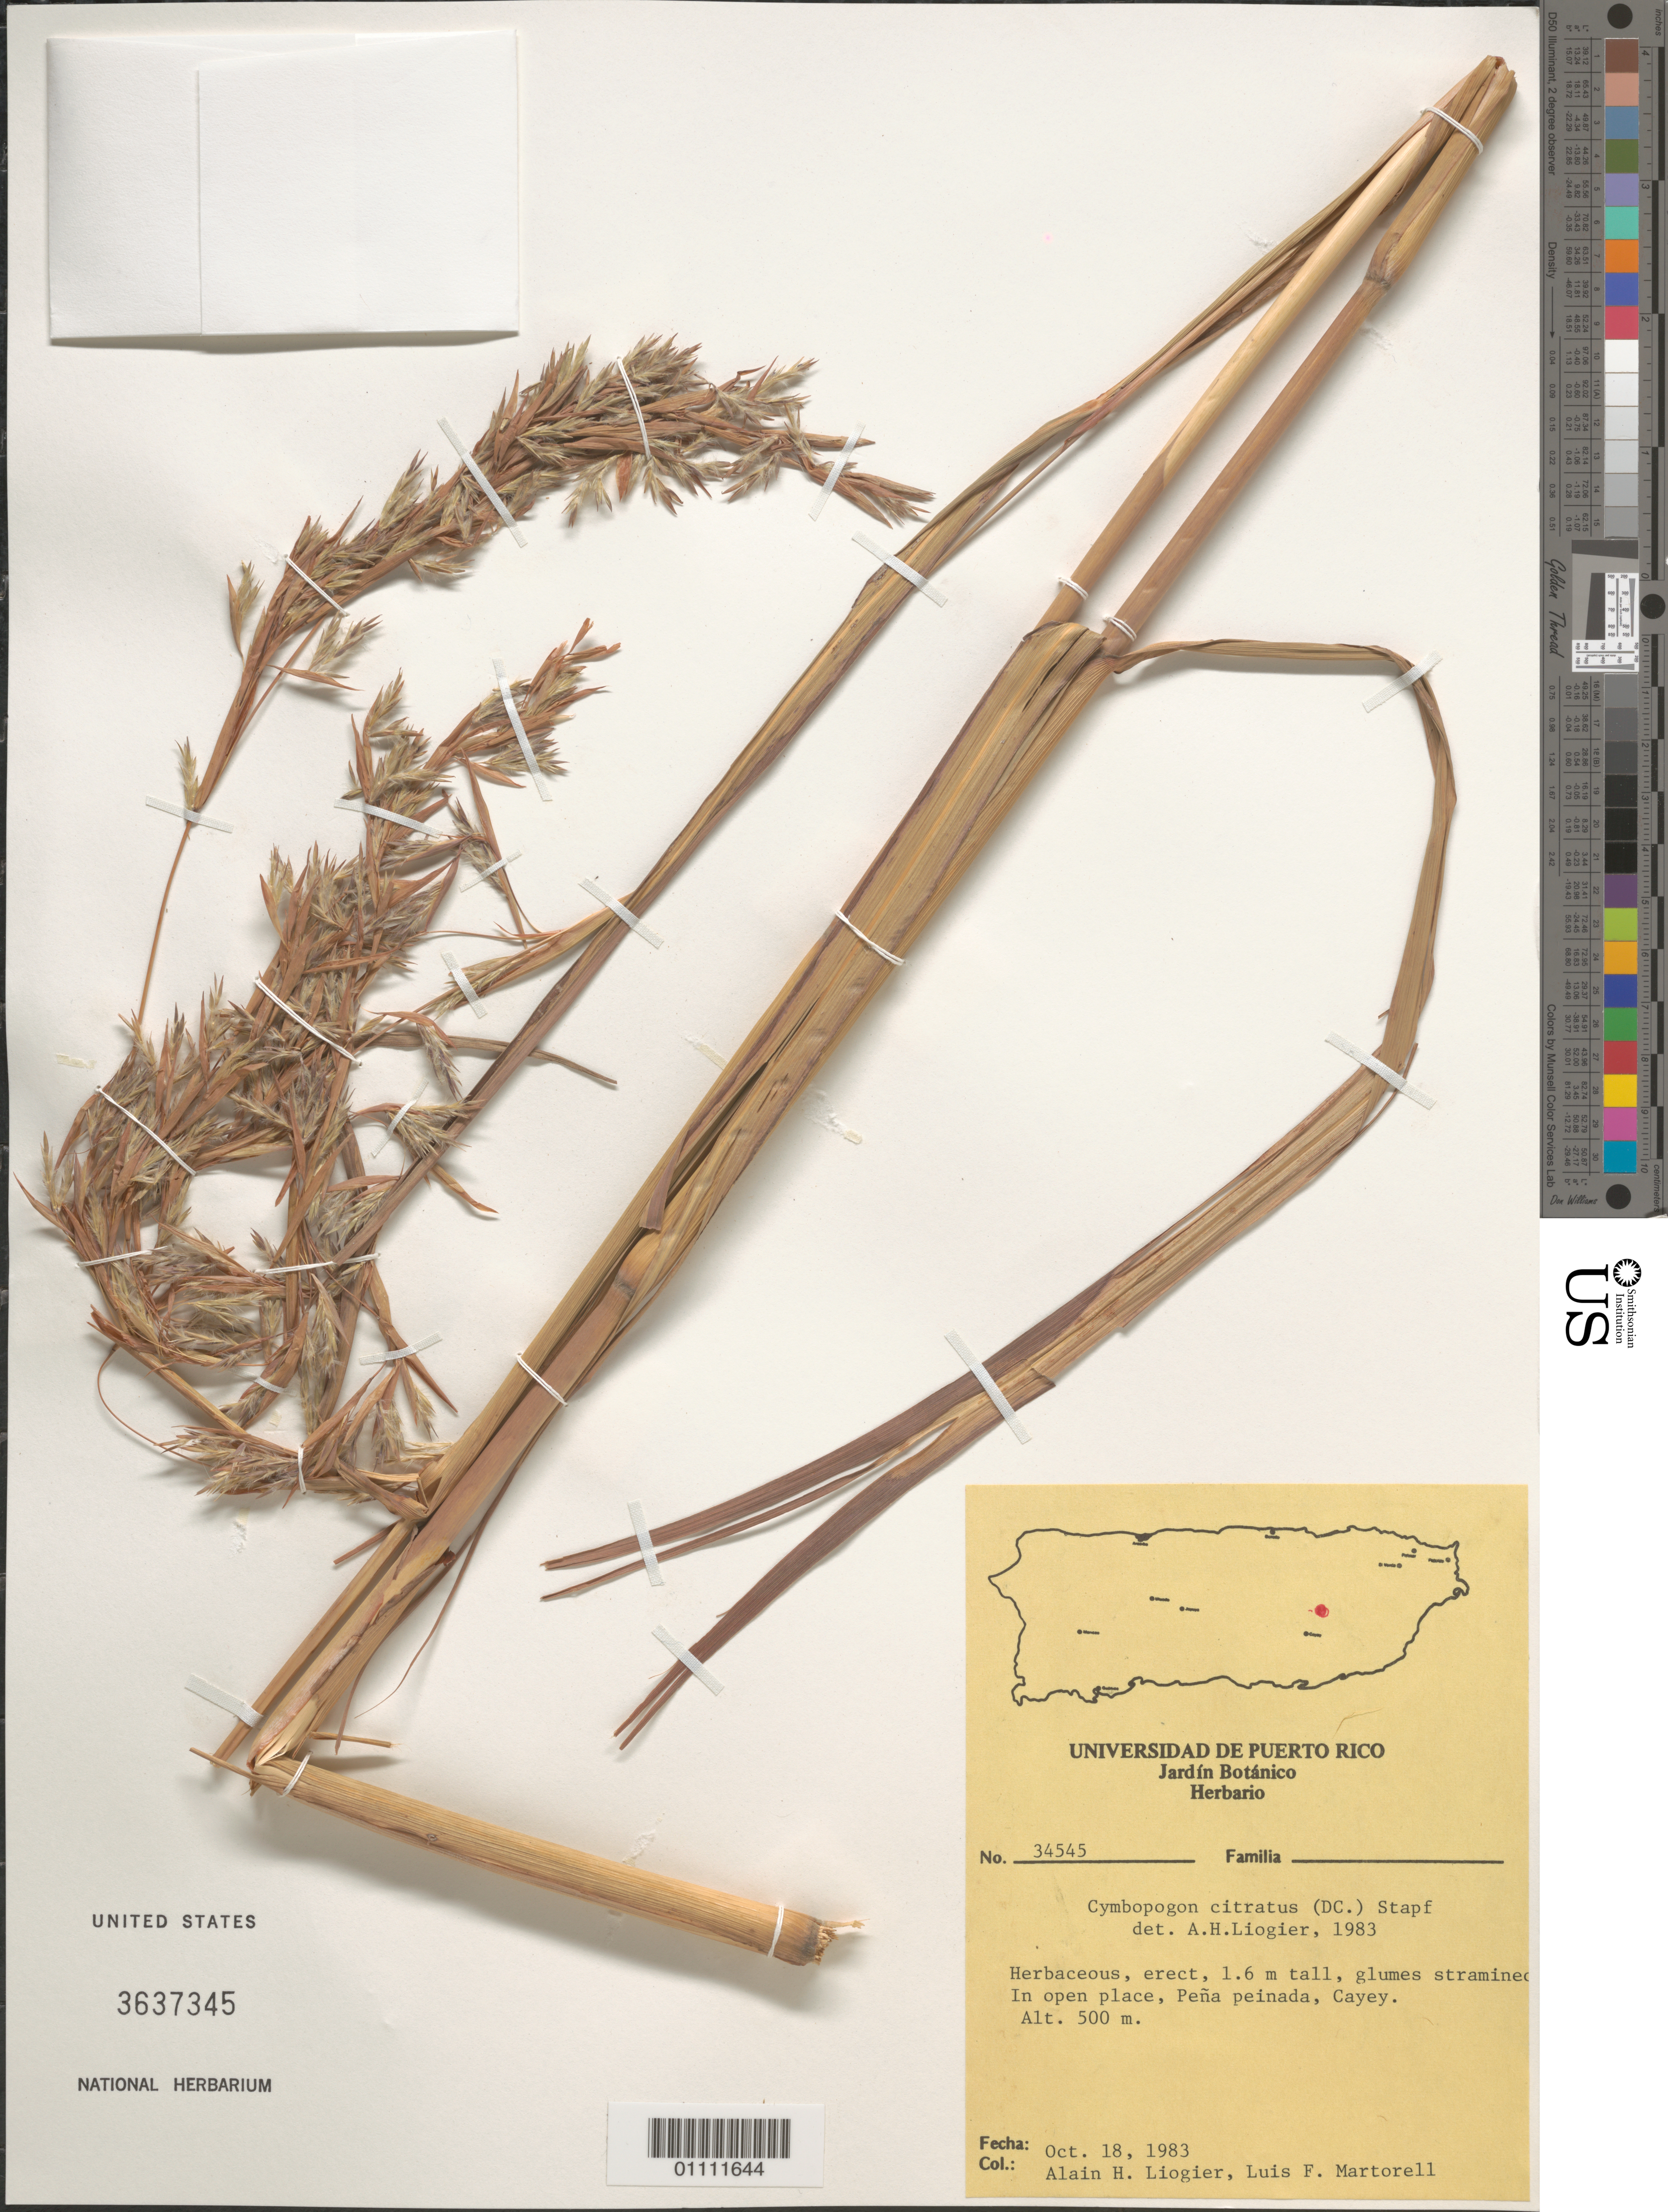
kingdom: Plantae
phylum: Tracheophyta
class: Liliopsida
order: Poales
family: Poaceae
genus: Cymbopogon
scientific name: Cymbopogon citratus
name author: (DC.) Stapf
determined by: Liogier, Alain H.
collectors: A. H. Liogier & L. Martorell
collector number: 34545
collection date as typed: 18 Oct 1983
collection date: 1983-10-18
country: Puerto Rico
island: Puerto Rico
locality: Peña peinada, Cayey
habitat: In open place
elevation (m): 500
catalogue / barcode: US 3637345